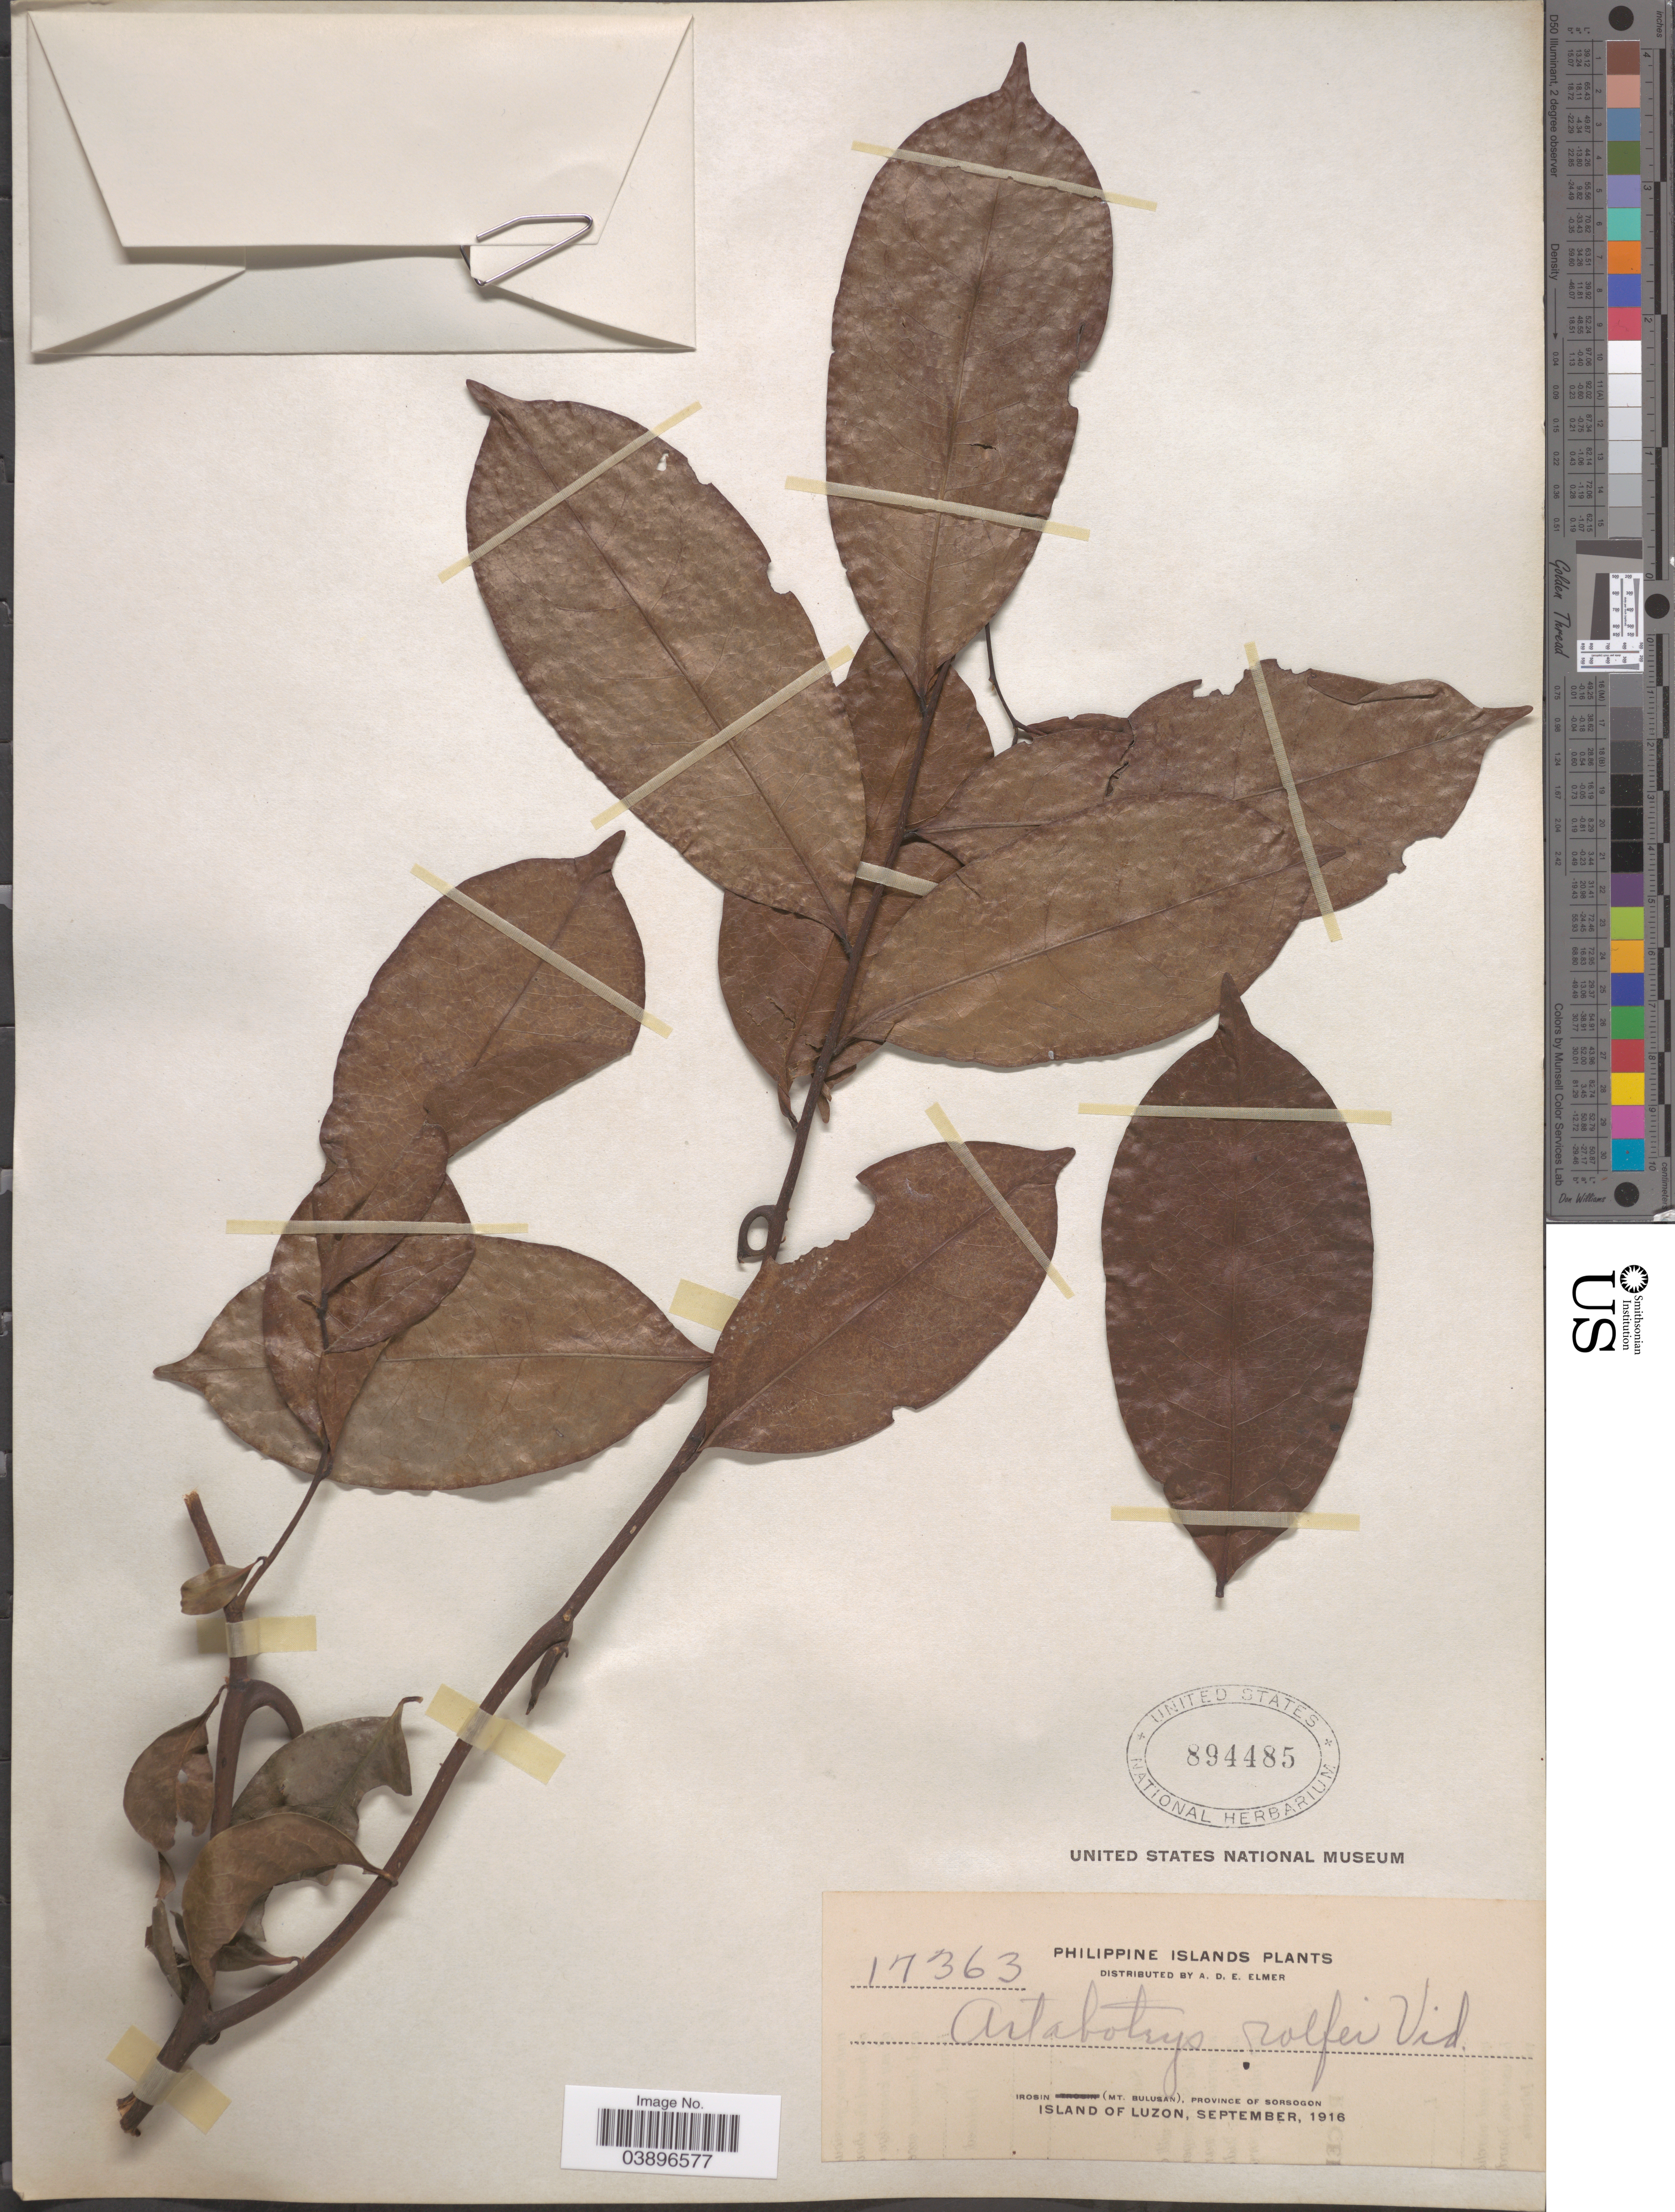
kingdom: Plantae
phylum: Tracheophyta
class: Magnoliopsida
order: Magnoliales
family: Annonaceae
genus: Artabotrys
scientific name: Artabotrys suaveolens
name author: (Blume) Blume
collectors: A. D. E. Elmer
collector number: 17363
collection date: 1916-09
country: Philippines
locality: Irosin (Mt. Bulusan), Province of Sorsogon, Island of Luzon.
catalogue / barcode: US 894485